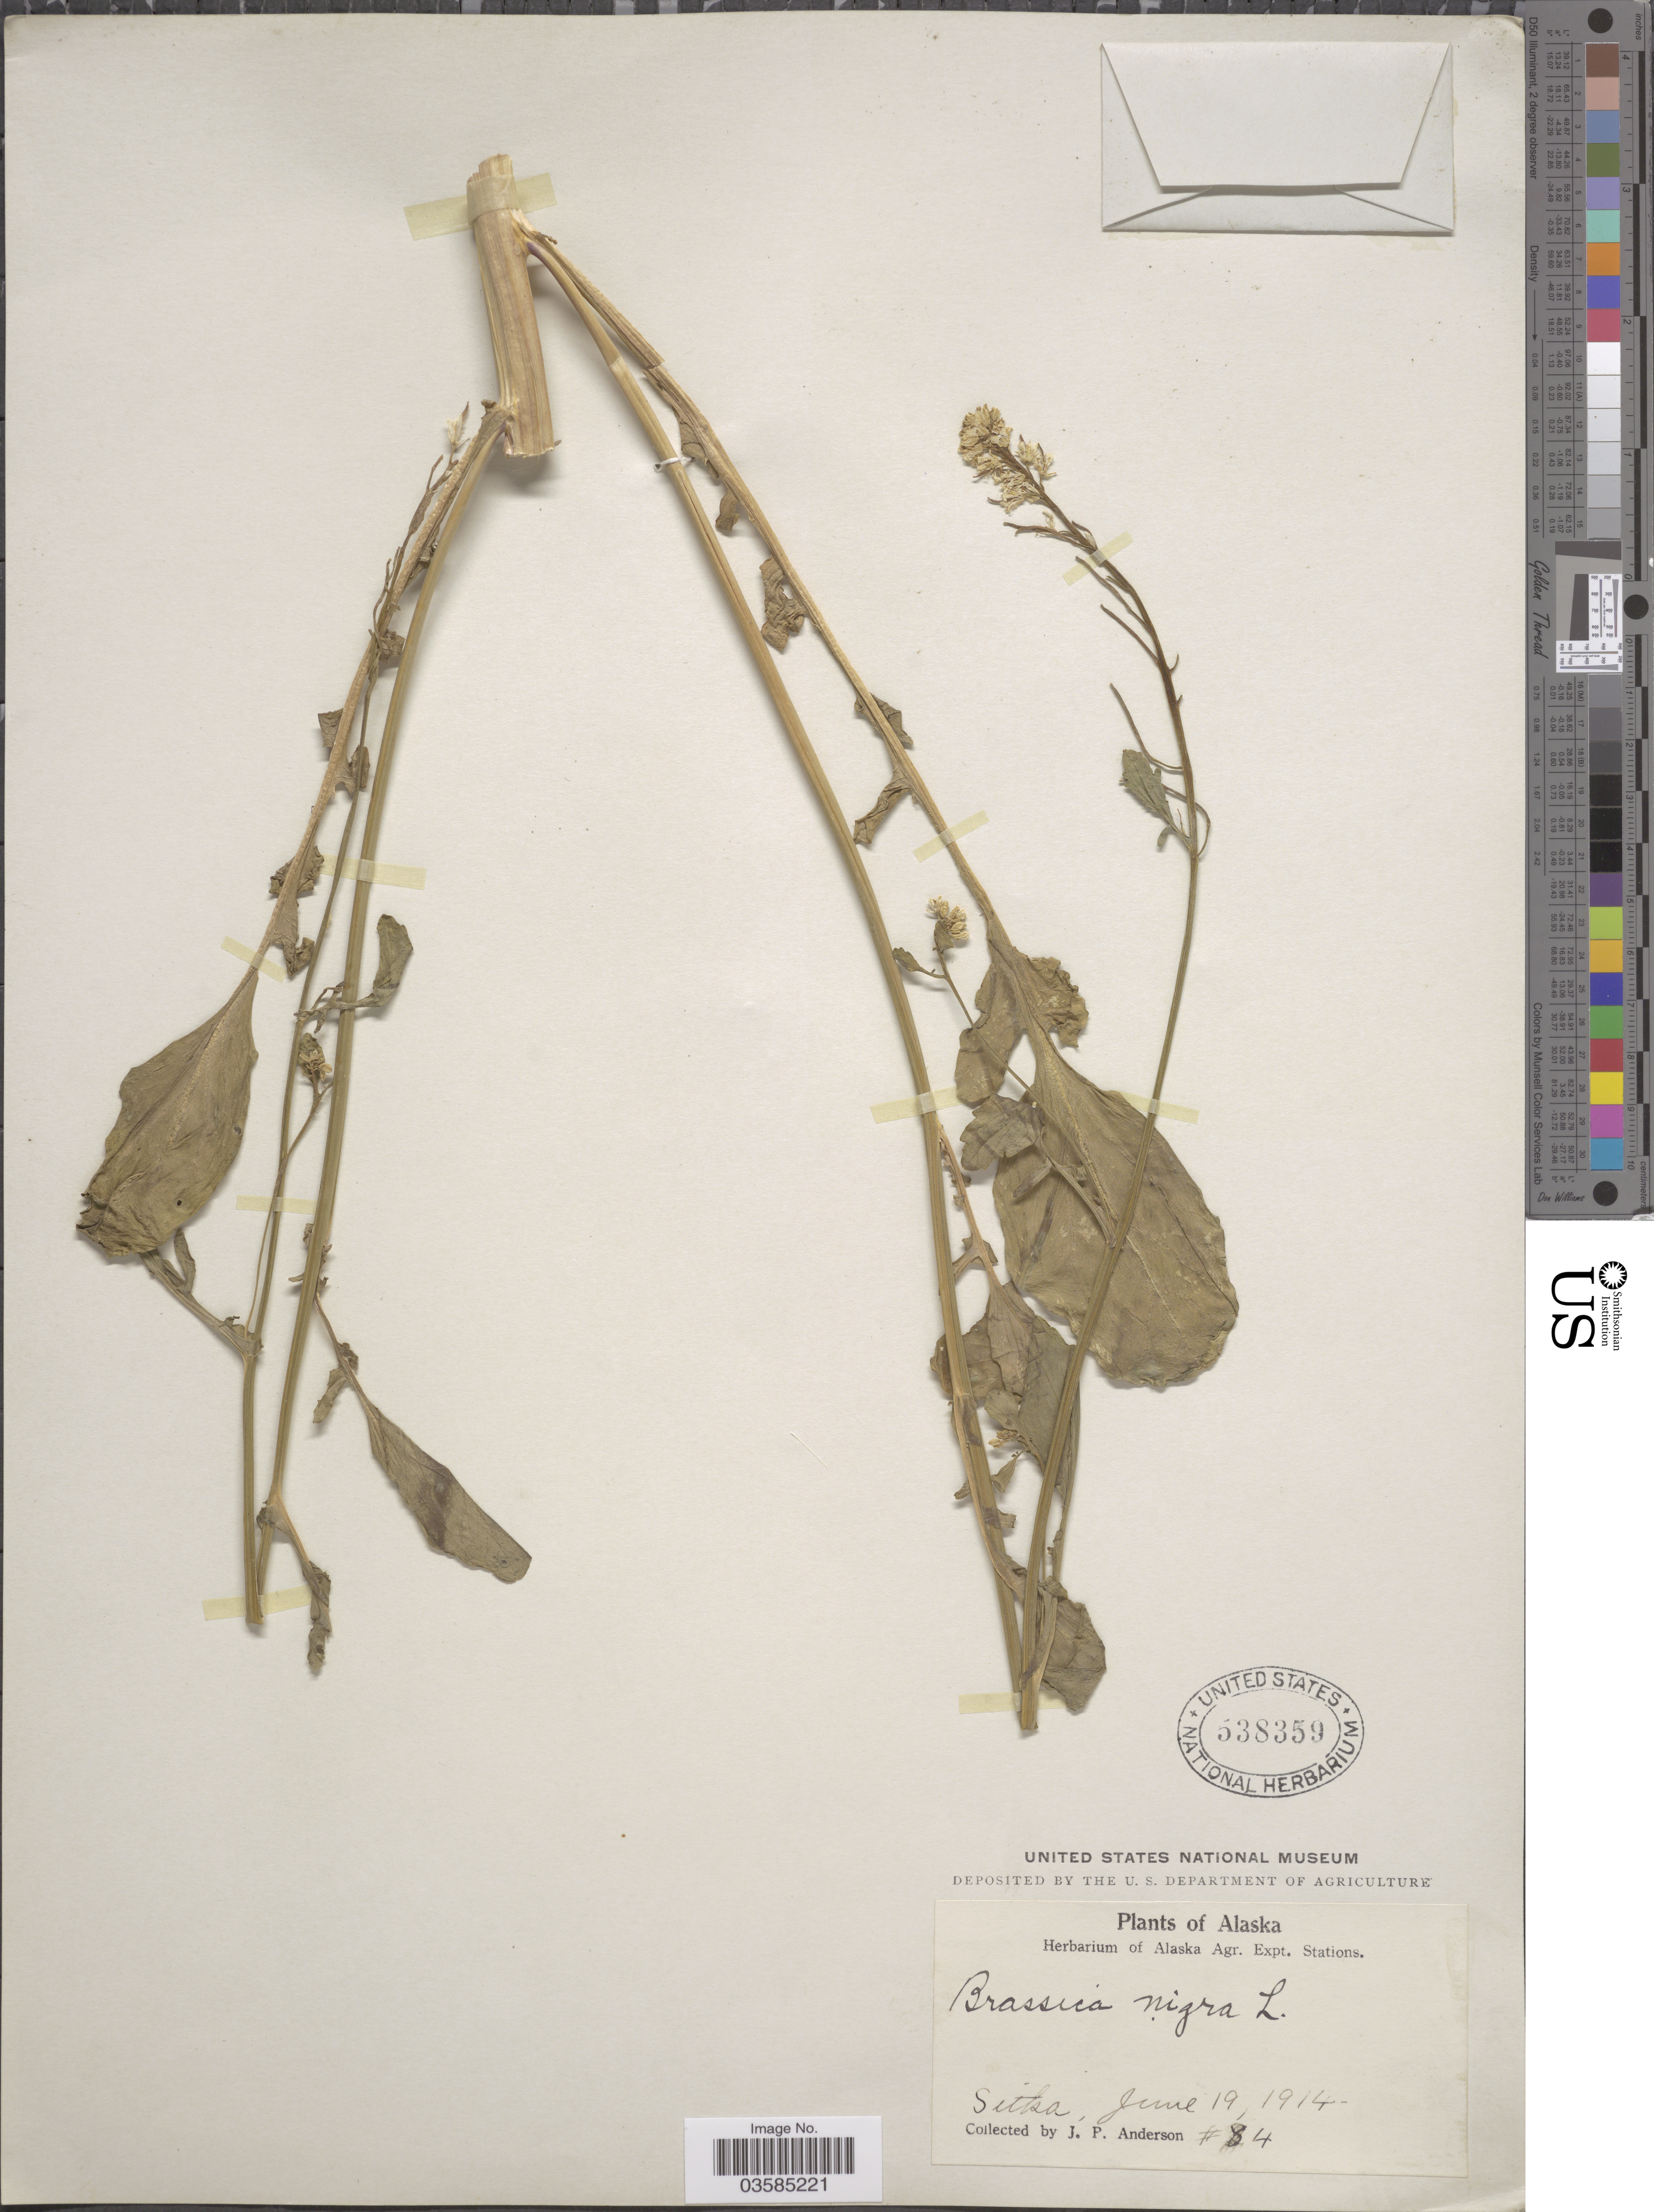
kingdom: Plantae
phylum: Tracheophyta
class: Magnoliopsida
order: Brassicales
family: Brassicaceae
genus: Brassica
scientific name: Brassica nigra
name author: (L.) W.D.J. Koch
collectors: J. P. Anderson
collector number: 84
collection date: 1914-06-19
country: United States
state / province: Alaska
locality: Sitka.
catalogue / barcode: US 538359